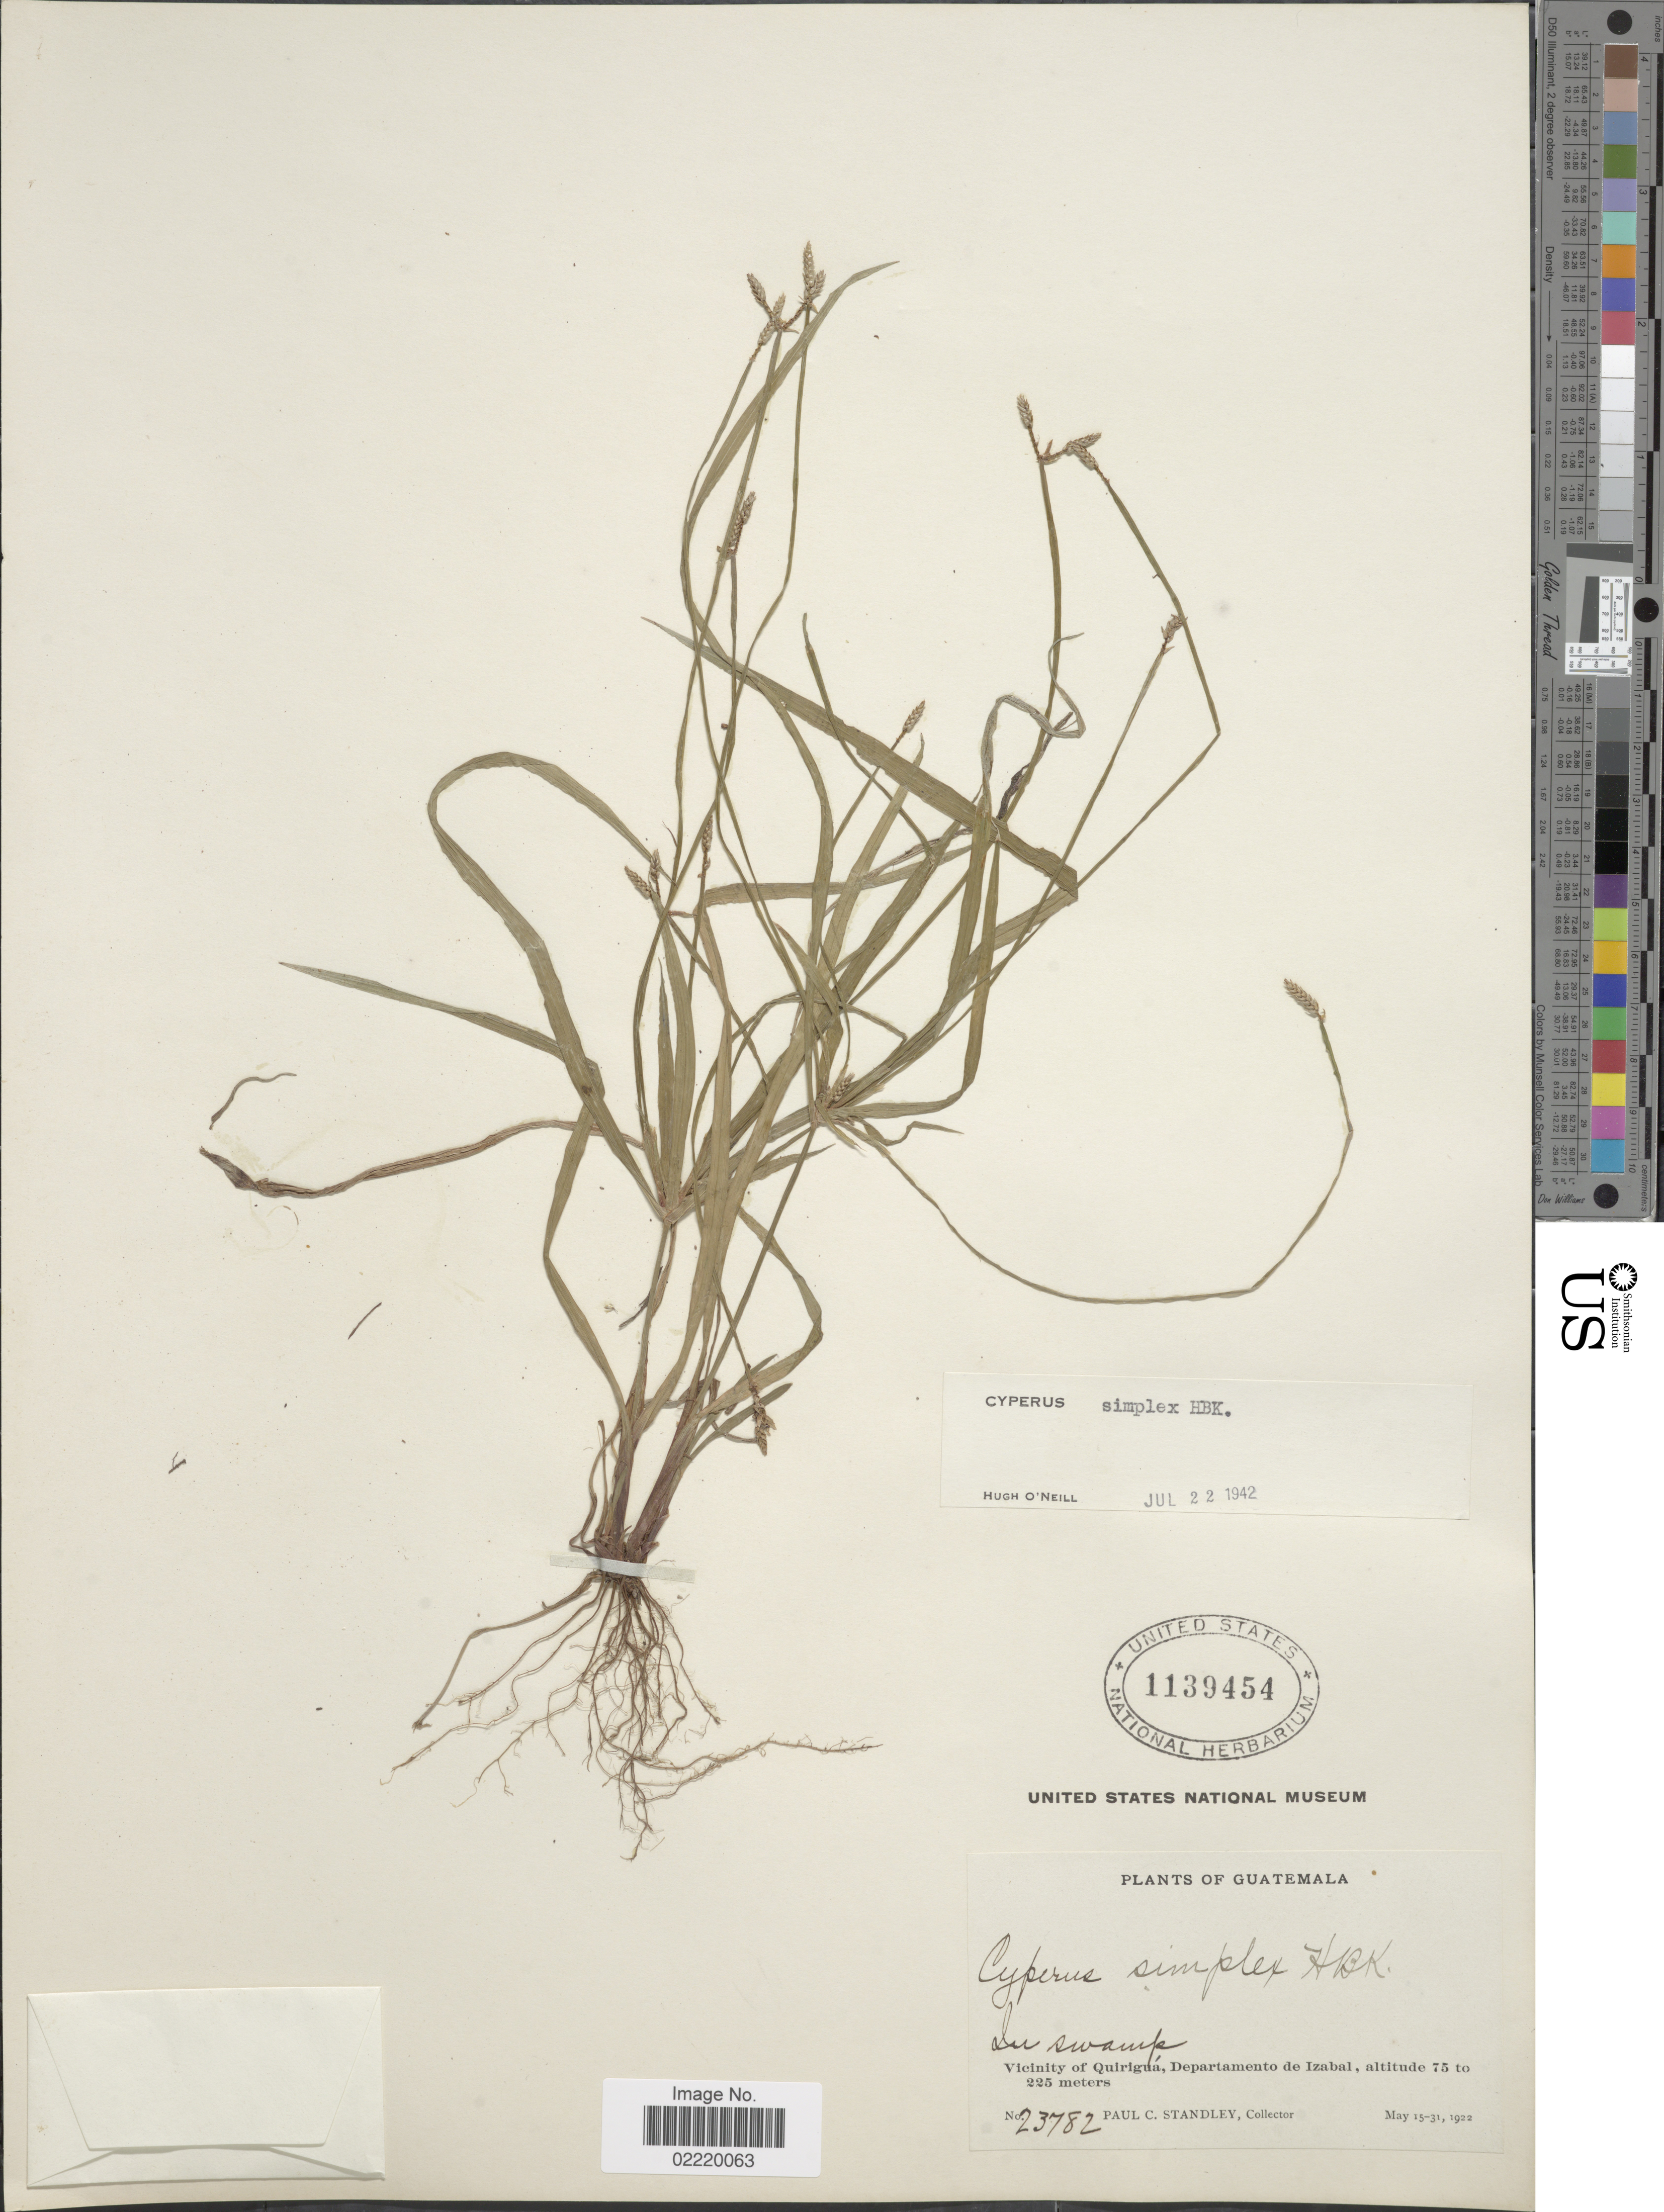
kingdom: Plantae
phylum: Tracheophyta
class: Liliopsida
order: Poales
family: Cyperaceae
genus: Cyperus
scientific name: Cyperus simplex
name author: Kunth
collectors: P. C. Standley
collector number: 23782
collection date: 1922-05-15/1922-05-31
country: Guatemala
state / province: Izabal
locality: In swamp, Vicinity of Quirigua.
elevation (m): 75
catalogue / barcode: US 1139454